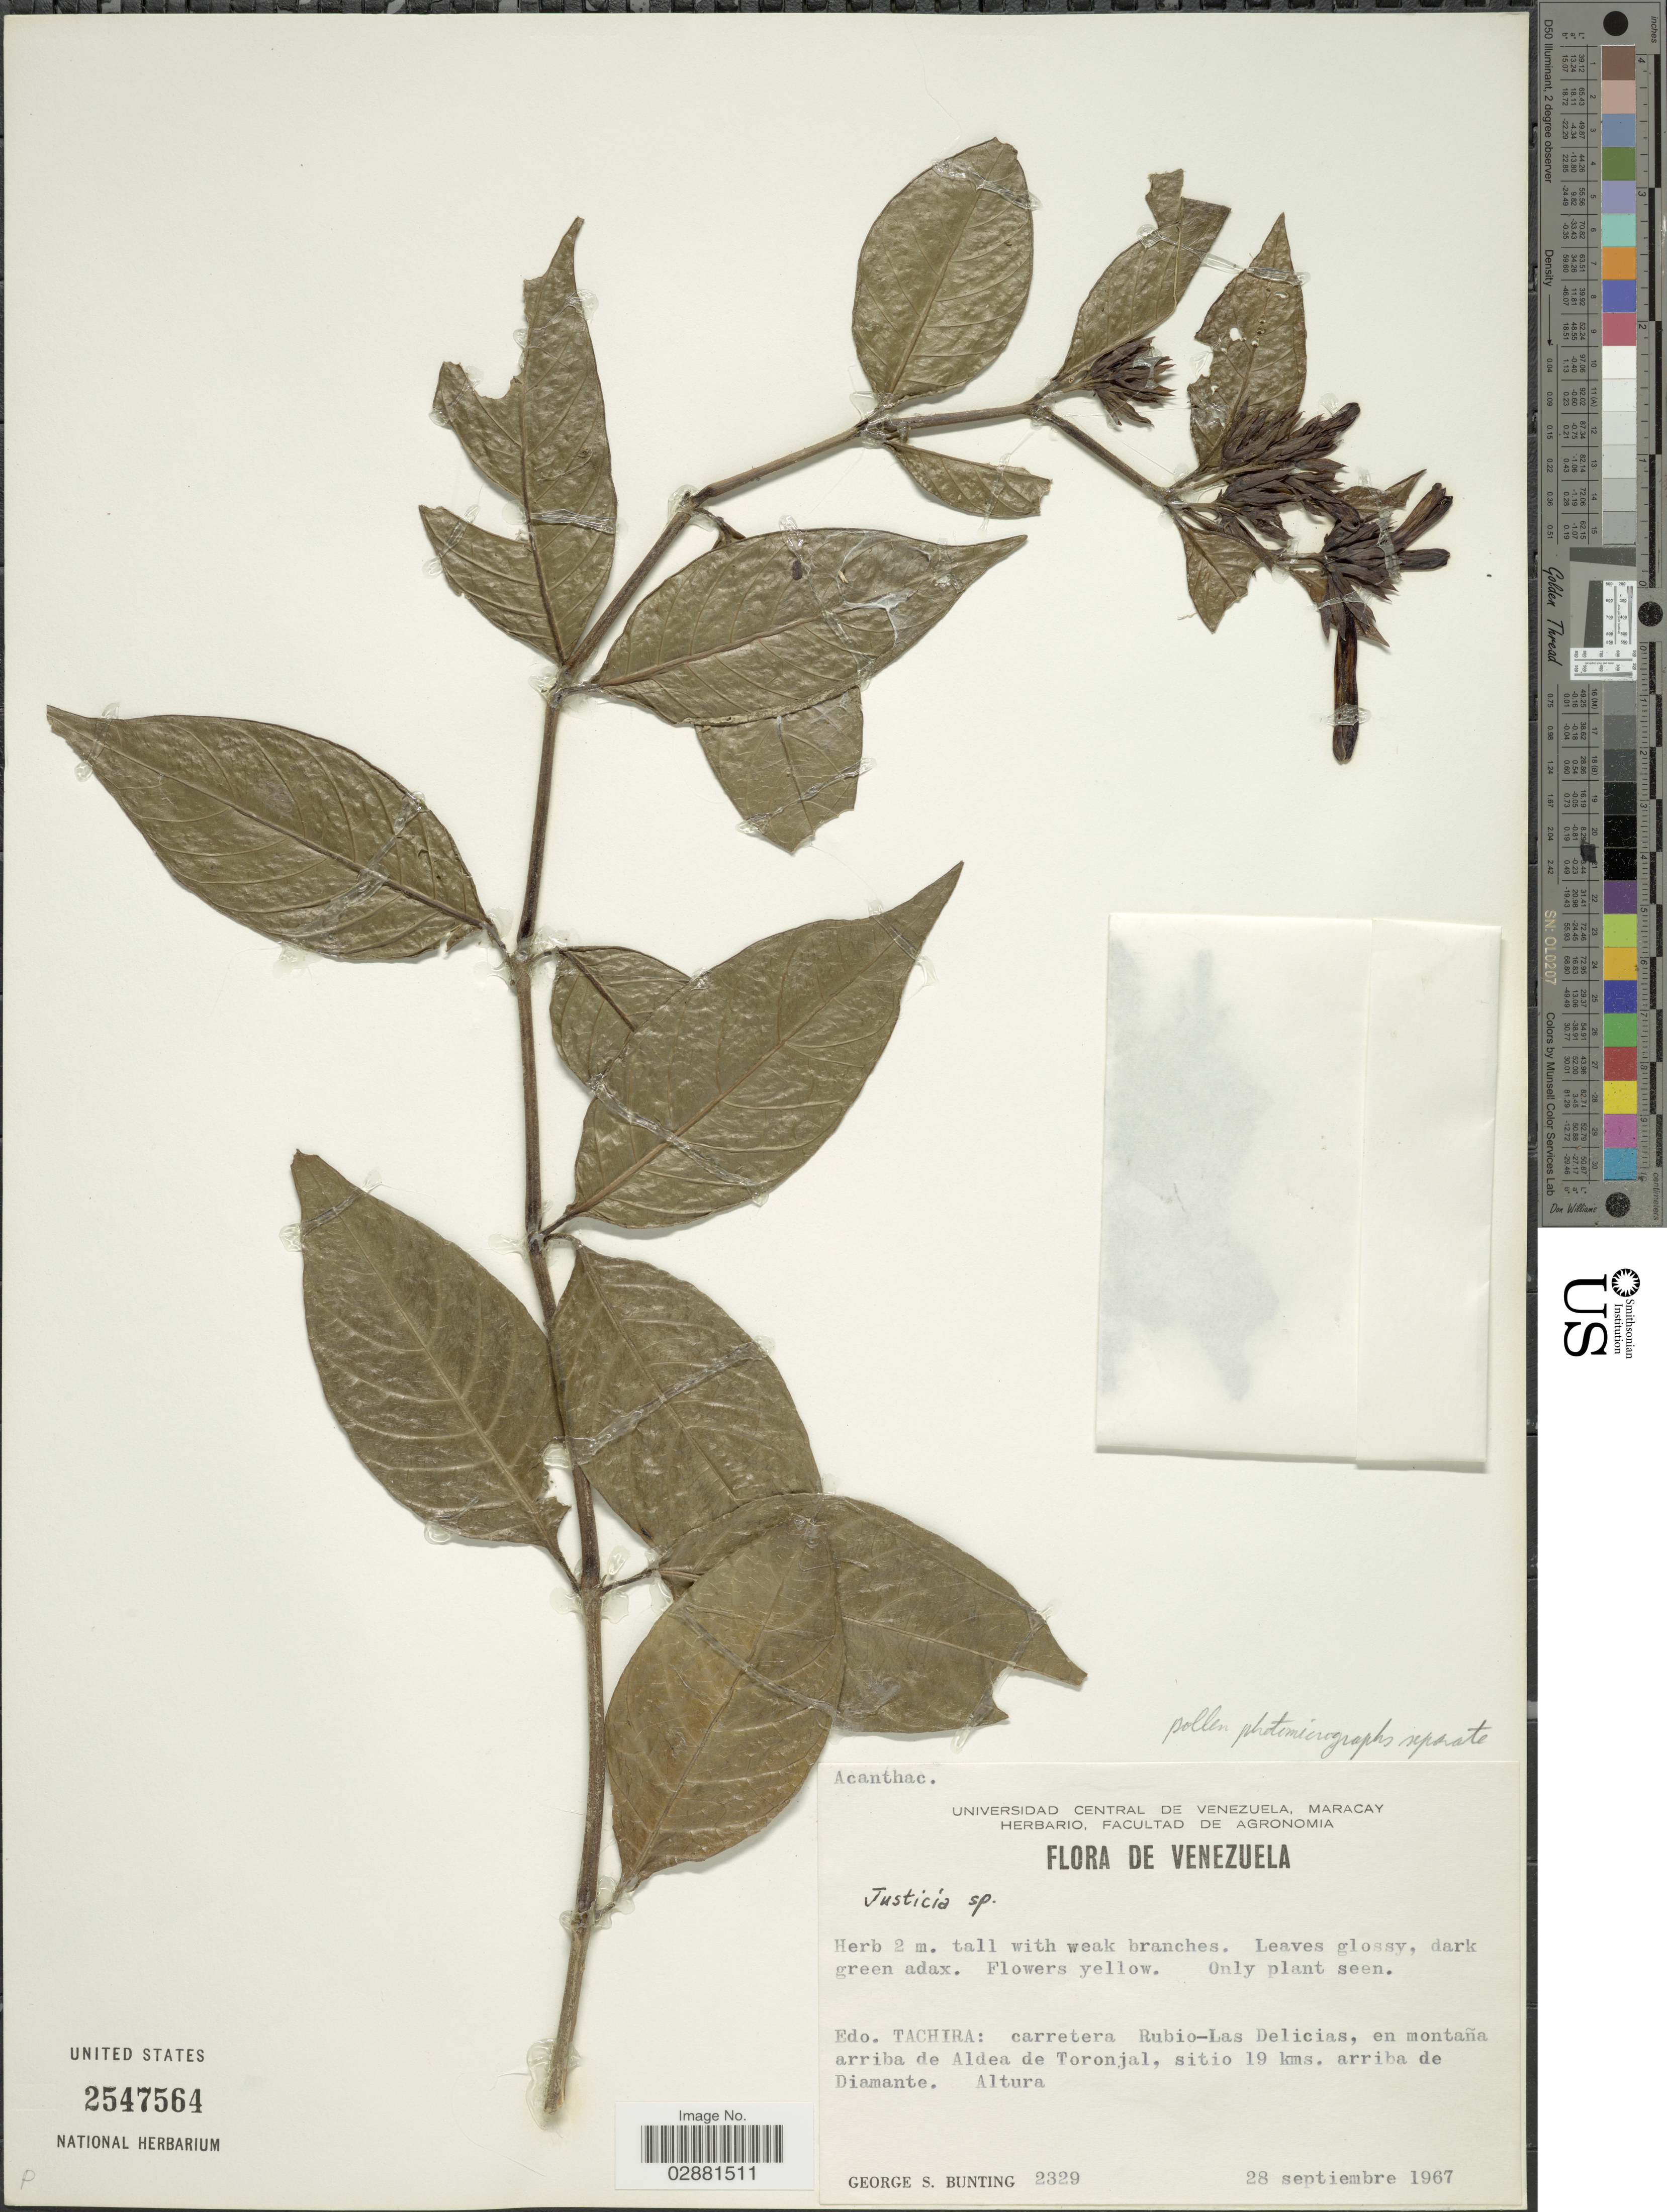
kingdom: Plantae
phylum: Tracheophyta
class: Magnoliopsida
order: Lamiales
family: Acanthaceae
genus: Justicia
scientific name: Justicia sp.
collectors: G. S. Bunting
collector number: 2329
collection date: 1967-09-28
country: Venezuela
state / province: Tachira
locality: carretera Rubio-Las Delicias, en montaña arriba de Aldea de Toronjal, sitio 19 kms. arriba de Diamante.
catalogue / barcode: US 2547564